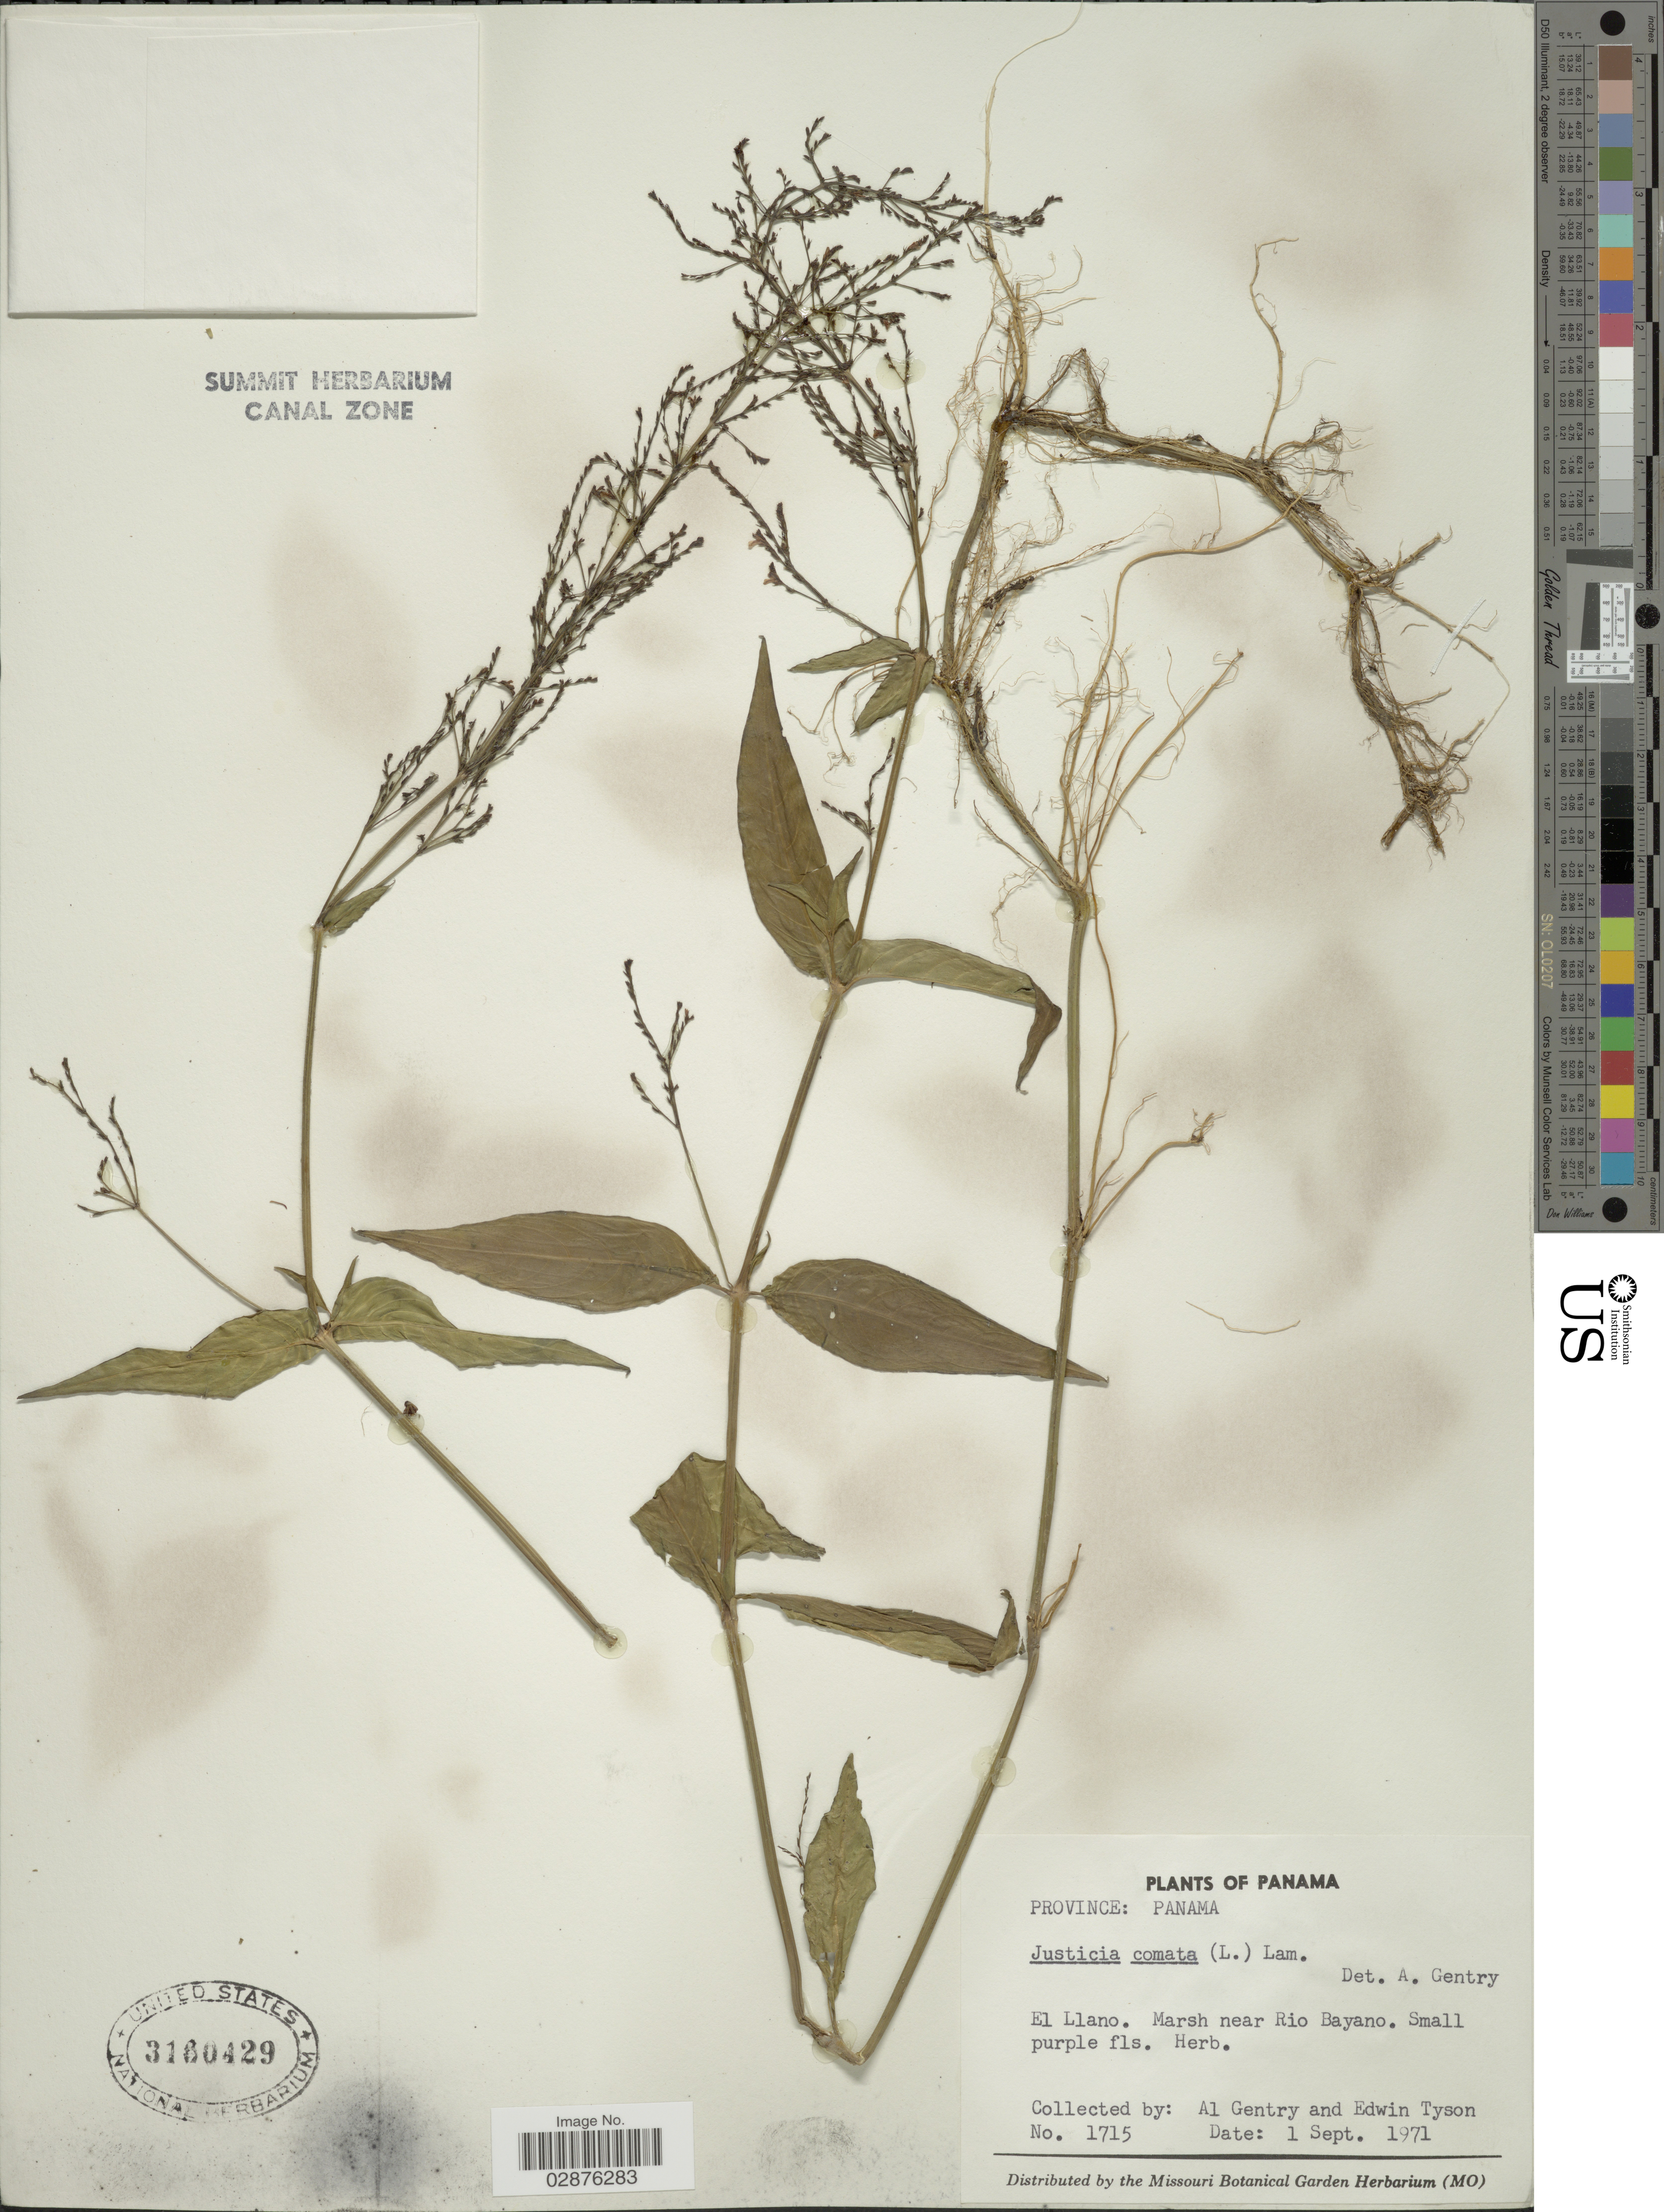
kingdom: Plantae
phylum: Tracheophyta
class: Magnoliopsida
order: Lamiales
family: Acanthaceae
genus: Justicia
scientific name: Justicia comata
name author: (L.) Lam.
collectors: A. H. Gentry & E. L. Tyson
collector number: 1715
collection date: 1971-09-01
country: Panama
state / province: Panamá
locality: El Llano. Marsh near Rio Bayano.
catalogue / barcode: US 3160429